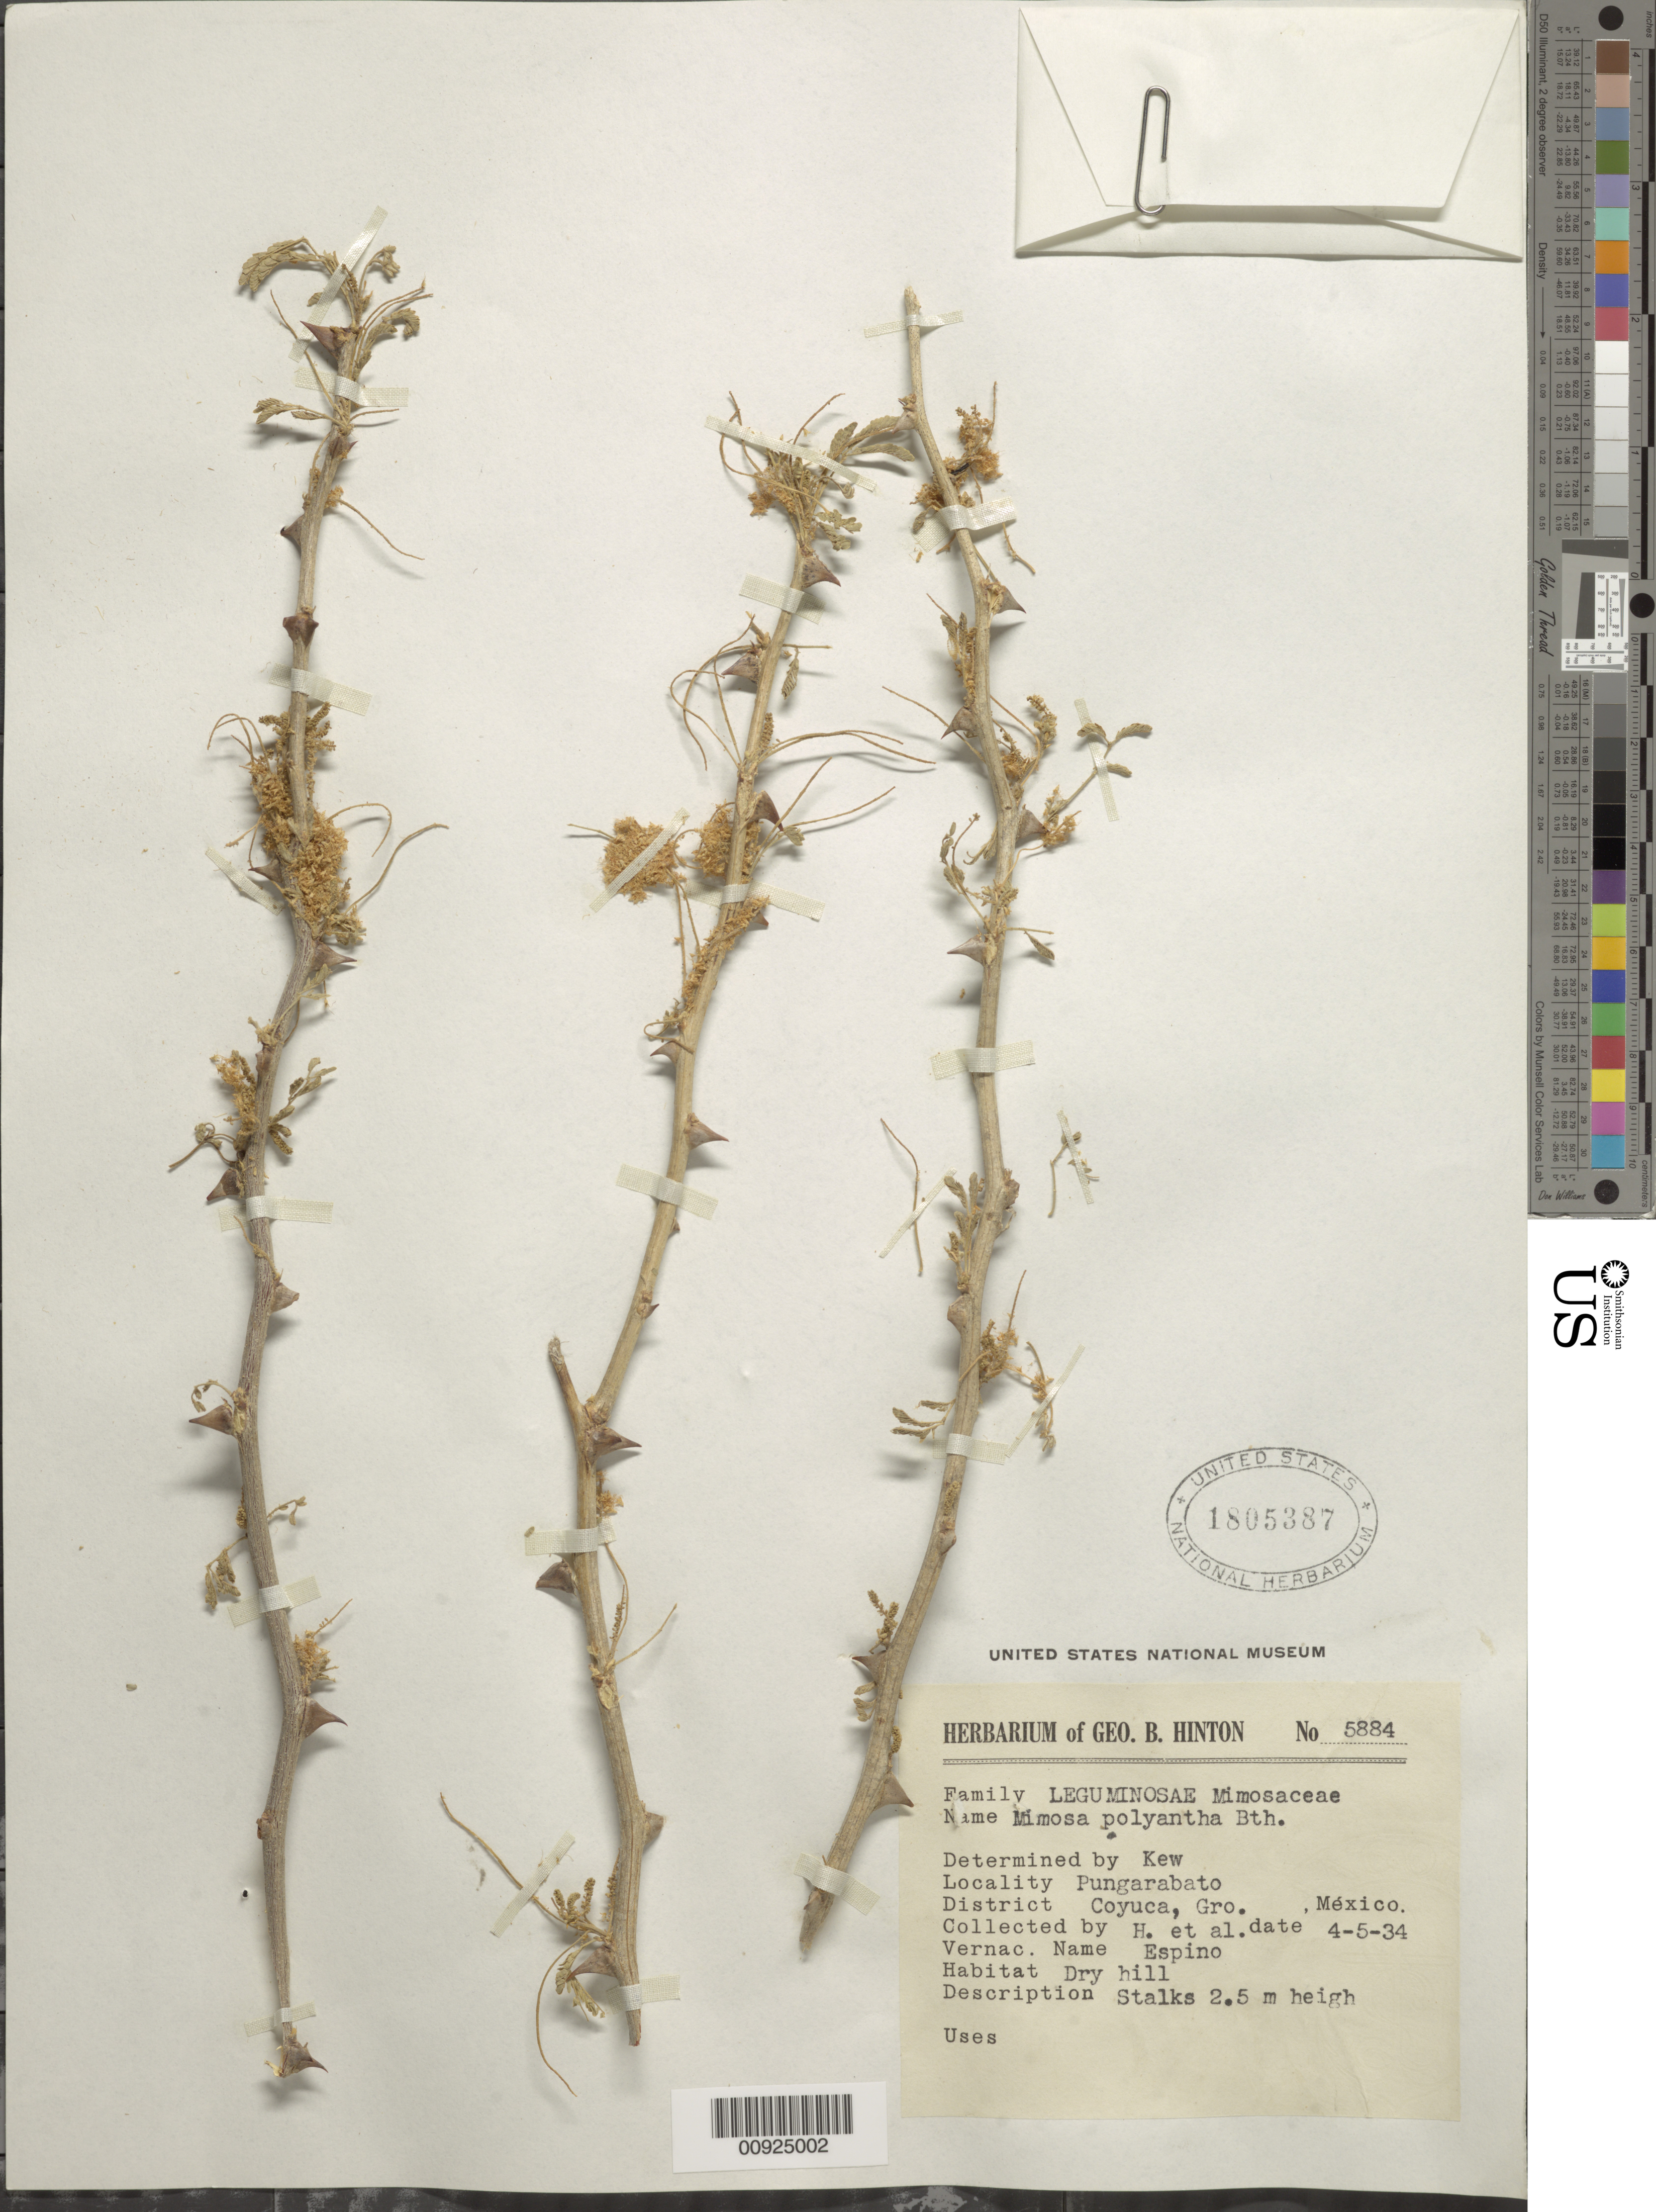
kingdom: Plantae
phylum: Tracheophyta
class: Magnoliopsida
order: Fabales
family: Fabaceae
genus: Mimosa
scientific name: Mimosa polyantha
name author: Benth.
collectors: G. B. Hinton & et al.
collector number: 5884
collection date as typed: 05 Apr 1934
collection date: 1934-04-05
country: Mexico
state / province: Guerrero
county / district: Coyuca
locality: Pungarabato, District Coyuca, Gro.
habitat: Dry hill.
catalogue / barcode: US 1805387